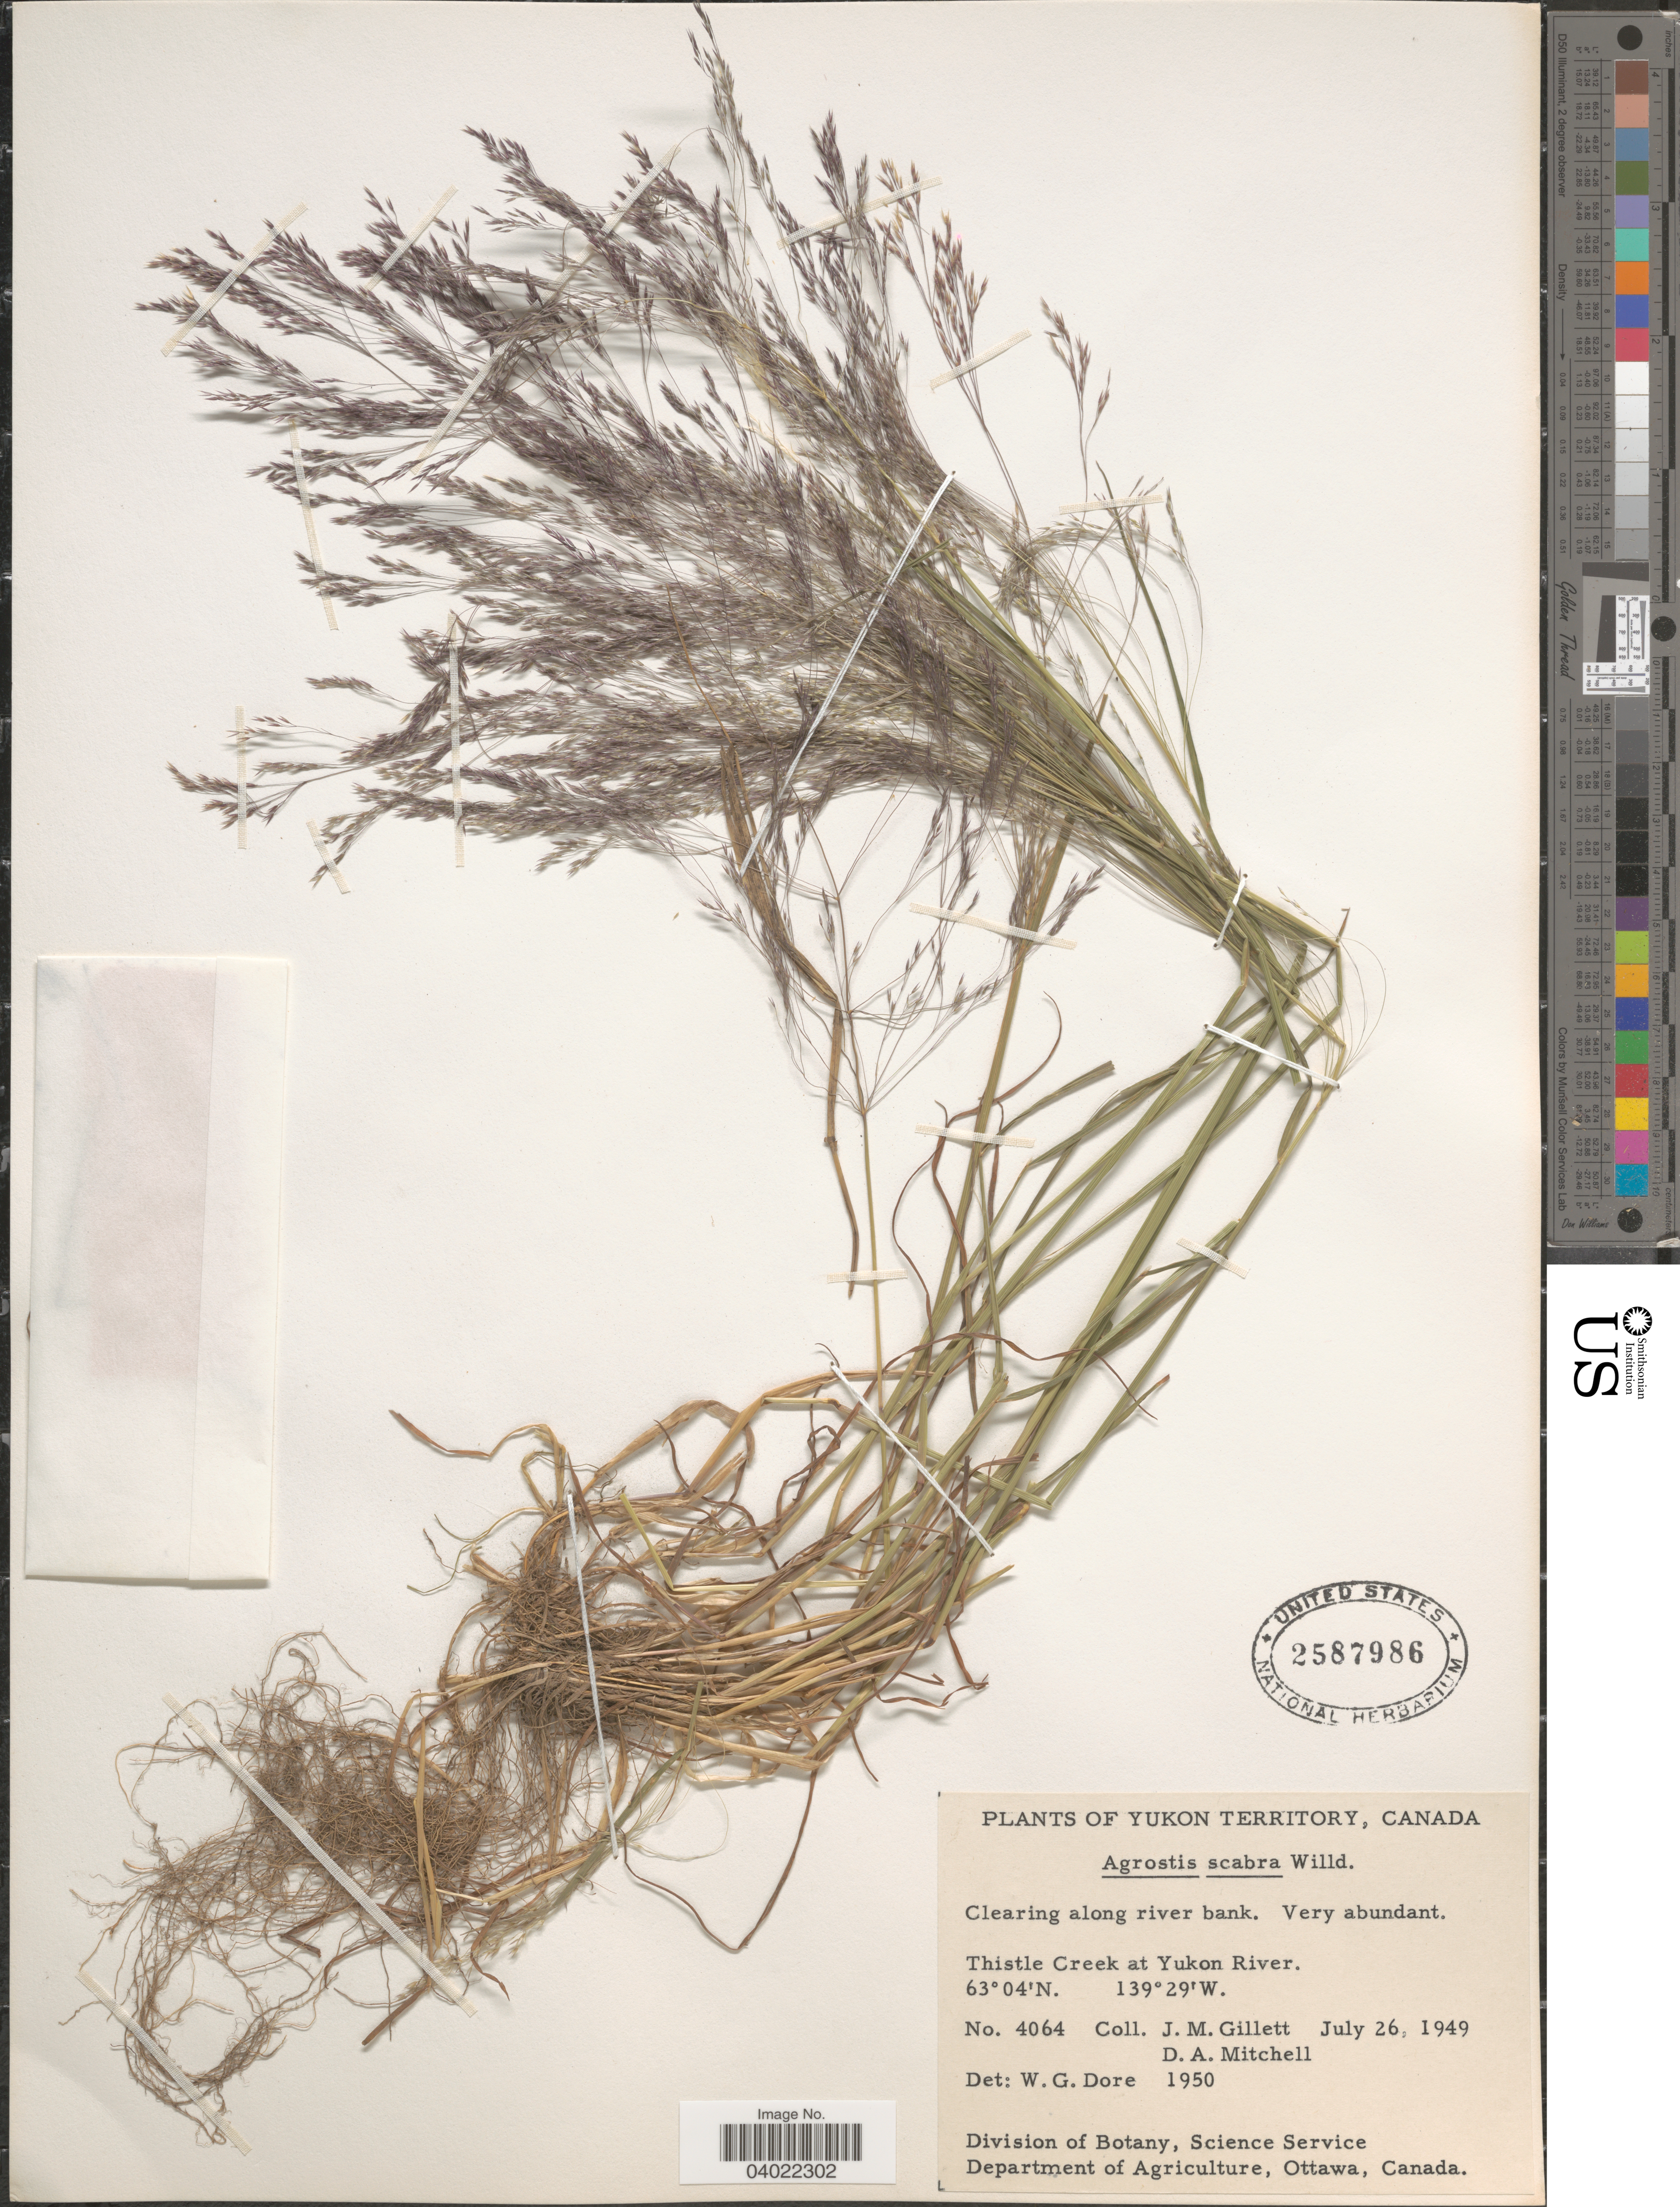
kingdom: Plantae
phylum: Tracheophyta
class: Liliopsida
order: Poales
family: Poaceae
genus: Agrostis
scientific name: Agrostis scabra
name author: Willd.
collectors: J. M. Gillett & D. Mitchell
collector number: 4064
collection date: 1949-07-26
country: Canada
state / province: Yukon Territory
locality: Thistle Creek at Yukon River.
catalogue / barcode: US 2587986